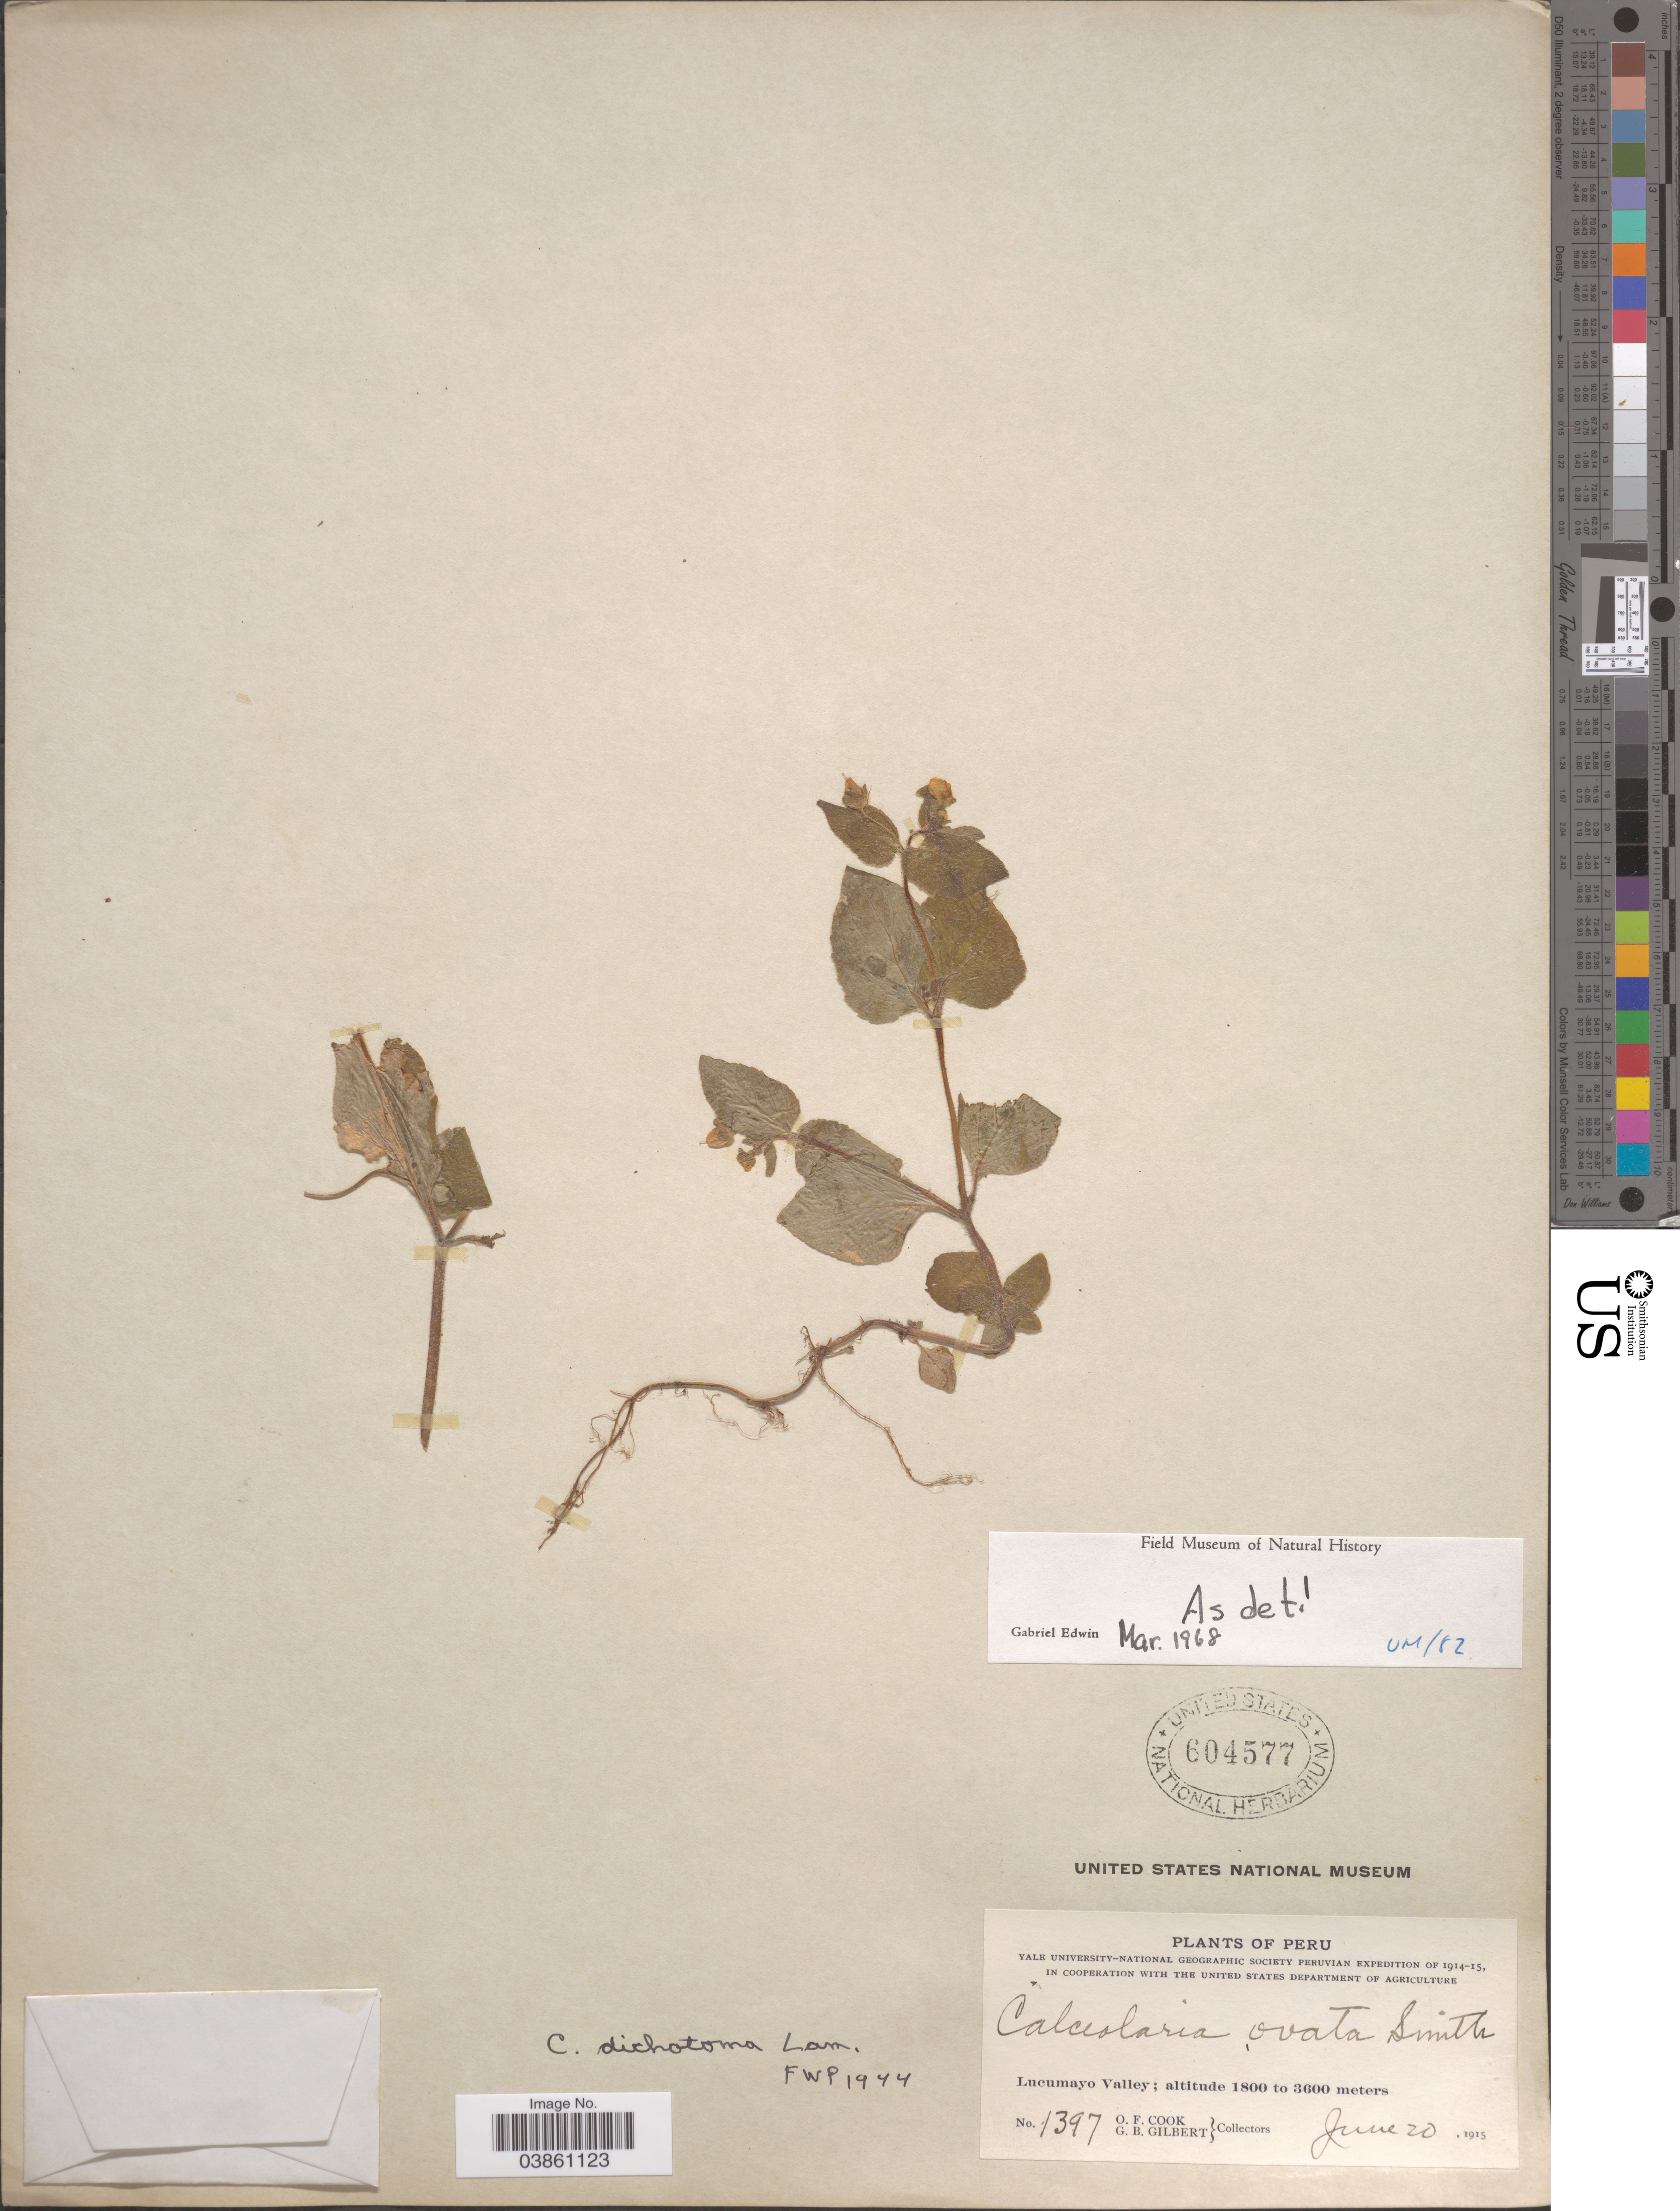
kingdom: Plantae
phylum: Tracheophyta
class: Magnoliopsida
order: Lamiales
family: Calceolariaceae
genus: Calceolaria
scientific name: Calceolaria dichotoma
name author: Lam.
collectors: O. F. Cook & G. B. Gilbert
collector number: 1397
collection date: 1915-06-20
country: Peru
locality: Lucumayo Valley.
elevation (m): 1800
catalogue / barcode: US 604577